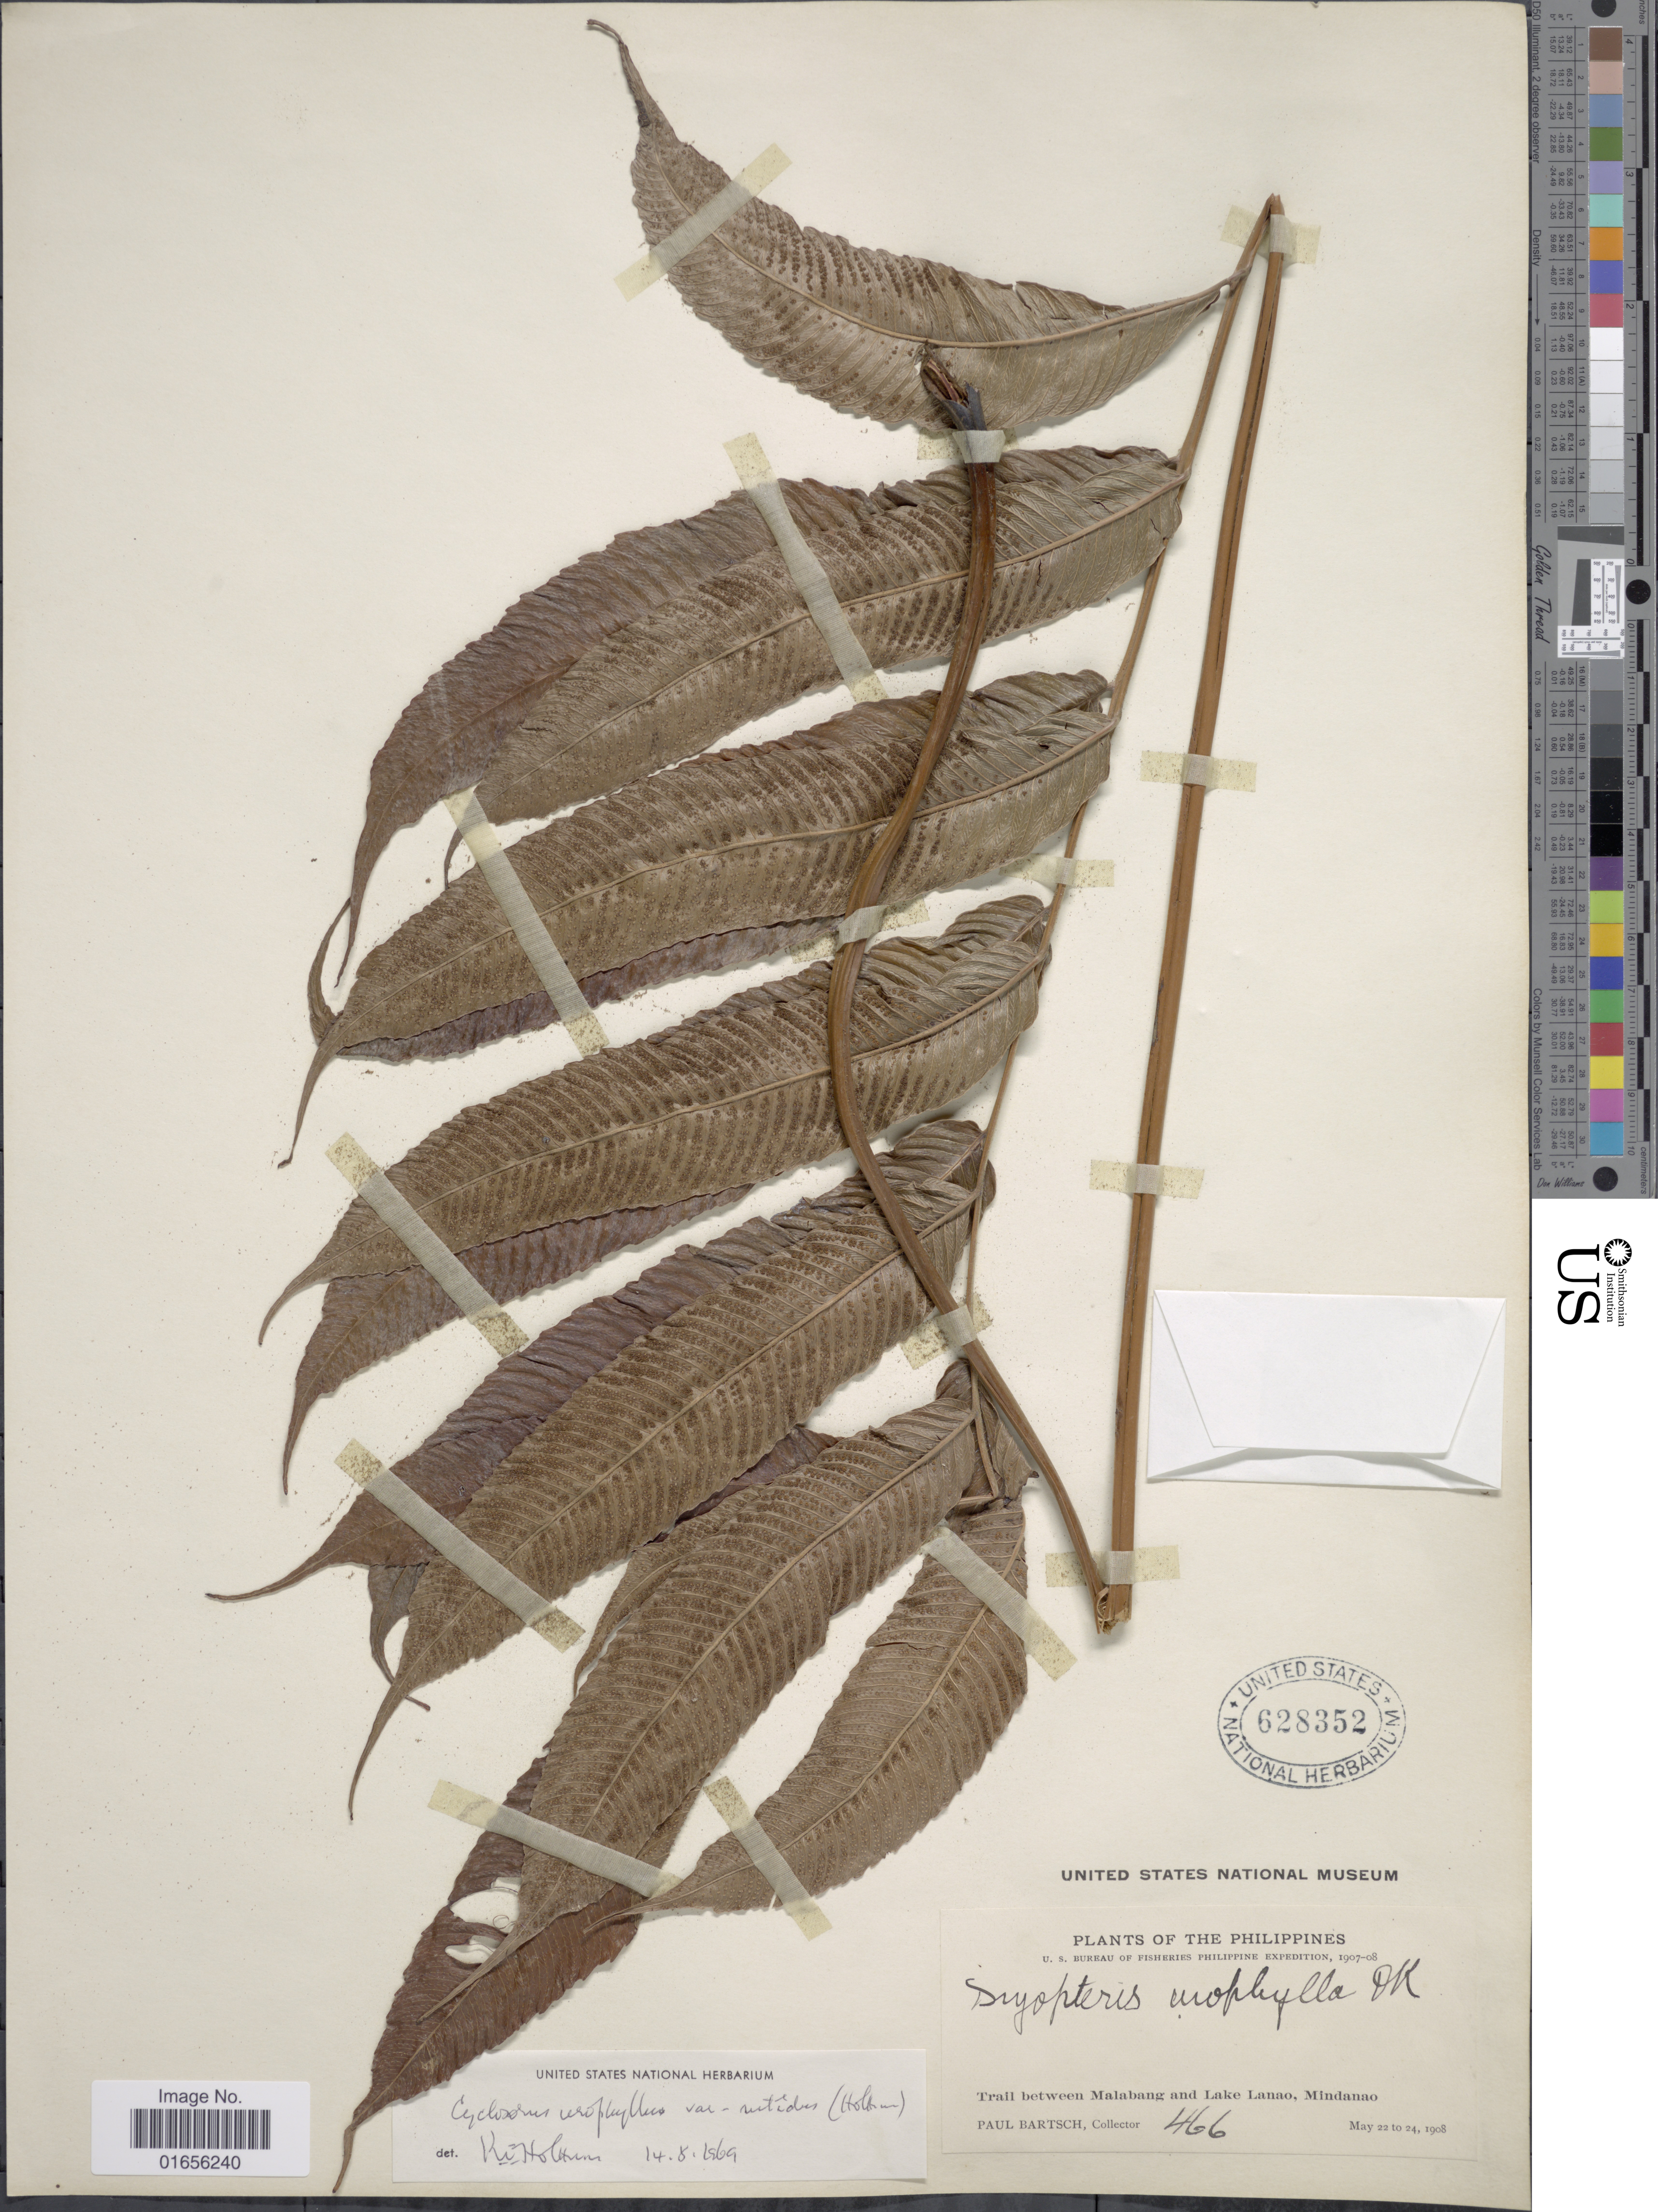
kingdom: Plantae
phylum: Tracheophyta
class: Polypodiopsida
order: Polypodiales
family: Thelypteridaceae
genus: Pronephrium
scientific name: Pronephrium nitidum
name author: Holttum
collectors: P. Bartsch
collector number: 466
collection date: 1908-05-22/1908-05-24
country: Philippines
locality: The Phlippines, Trail between Malabang and Lake Lanao, Mindanao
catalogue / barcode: US 628352